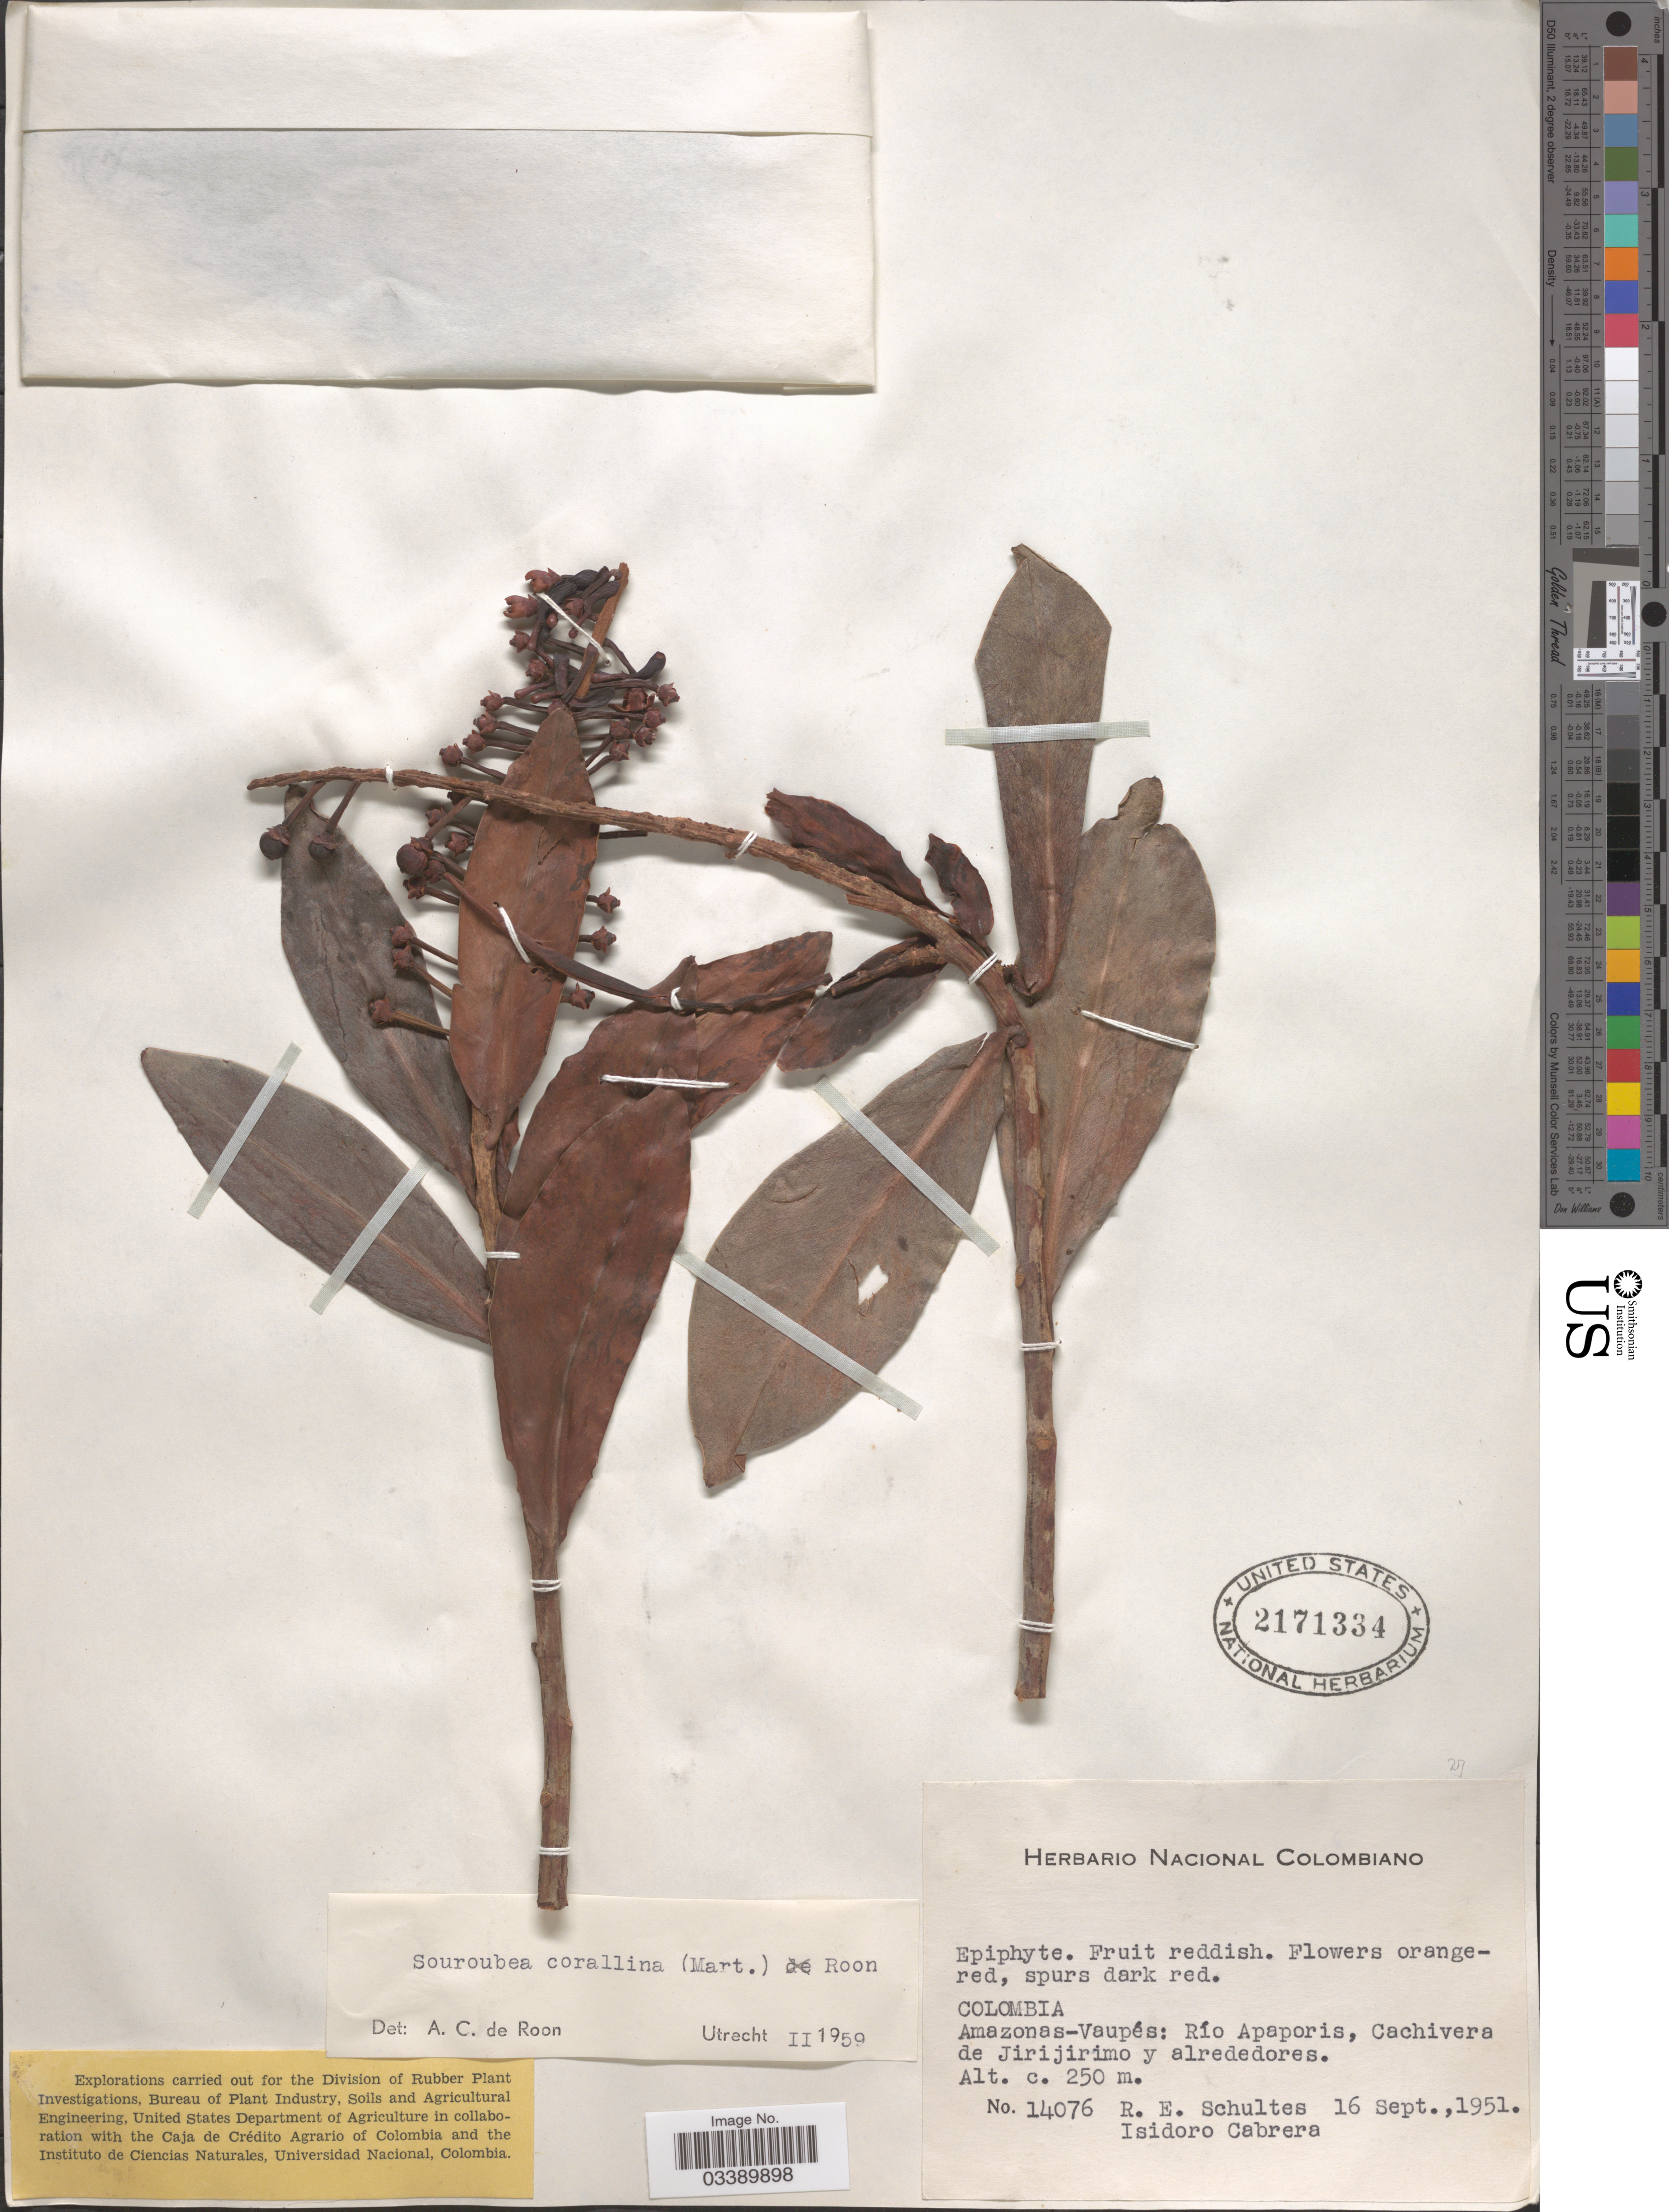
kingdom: Plantae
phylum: Tracheophyta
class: Magnoliopsida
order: Ericales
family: Marcgraviaceae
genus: Souroubea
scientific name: Souroubea corallina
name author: (Mart.) de Roon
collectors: R. E. Schultes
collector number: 14076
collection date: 1951-09-16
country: Colombia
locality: Amazonas - Vaupés: Río Apaporis, Cachivera de Jirijirimo y alrededores.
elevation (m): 250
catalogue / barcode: US 2171334